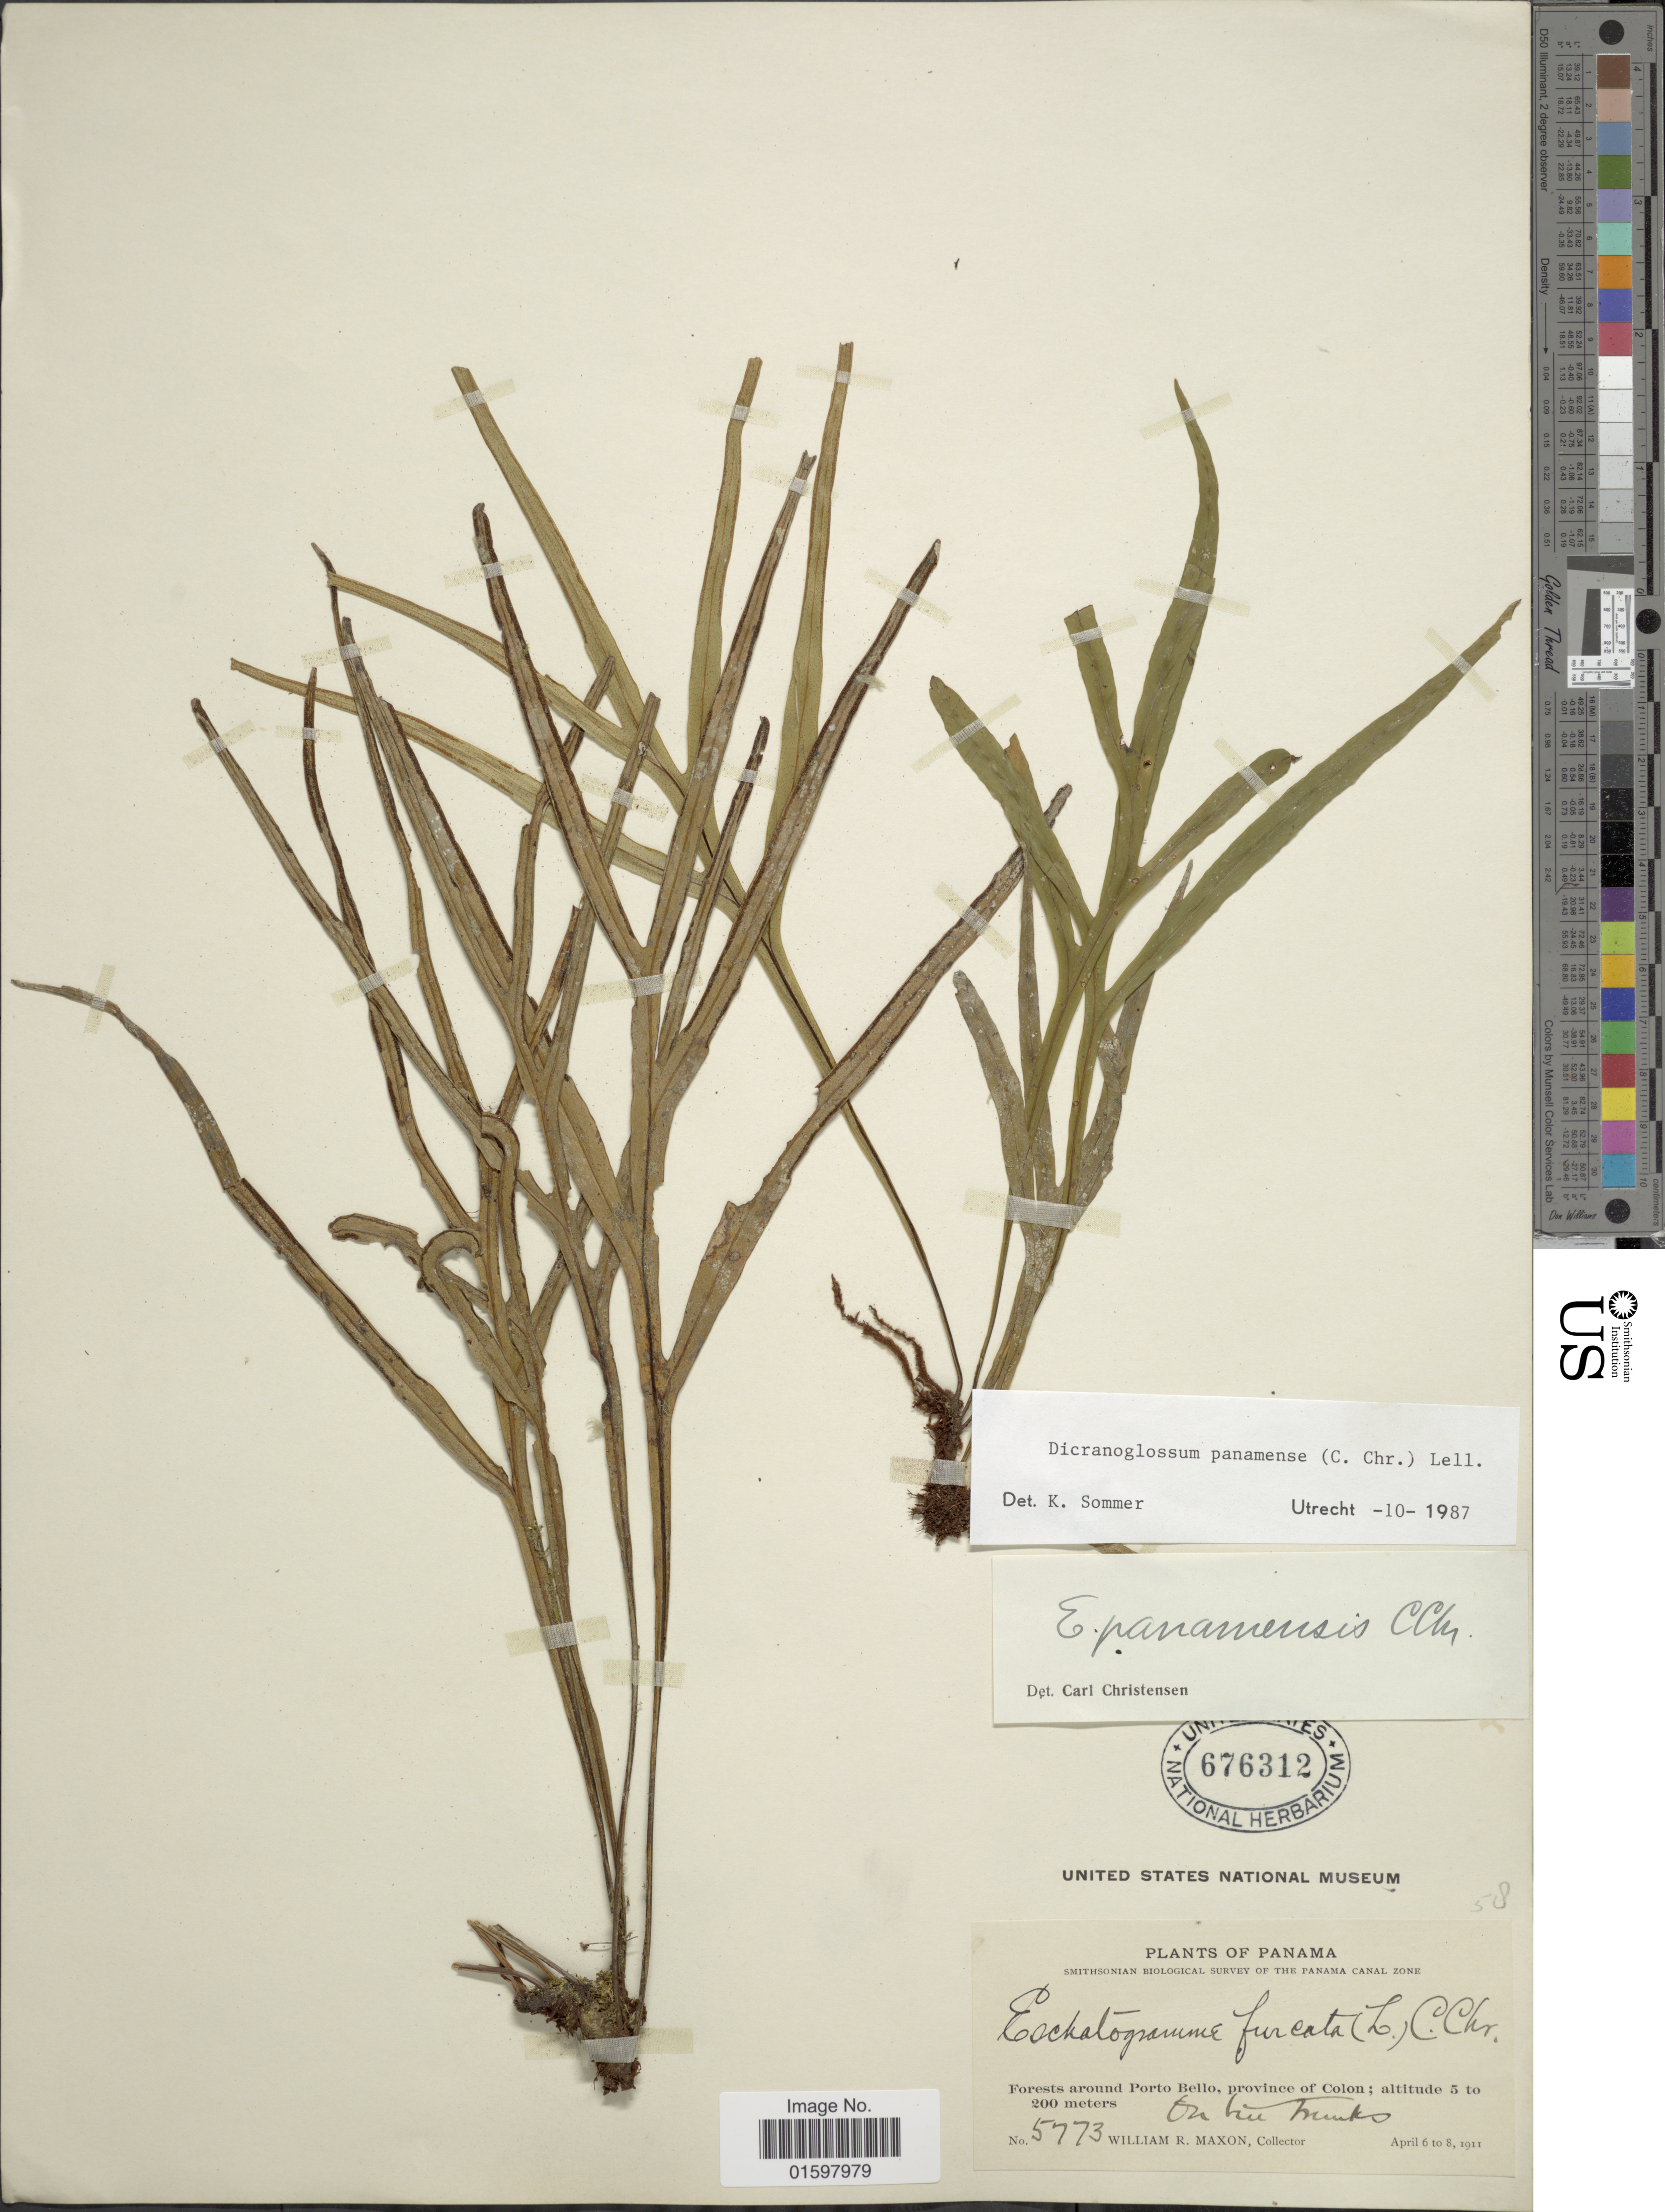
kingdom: Plantae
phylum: Tracheophyta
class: Polypodiopsida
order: Polypodiales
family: Polypodiaceae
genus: Pleopeltis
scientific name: Pleopeltis panamensis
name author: (Weath.) Pic. Serm.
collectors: W. R. Maxon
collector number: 5773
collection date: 1911-04-06/1911-04-08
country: Panama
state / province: Colón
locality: Forest around Porto Bello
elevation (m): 5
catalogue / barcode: US 676312